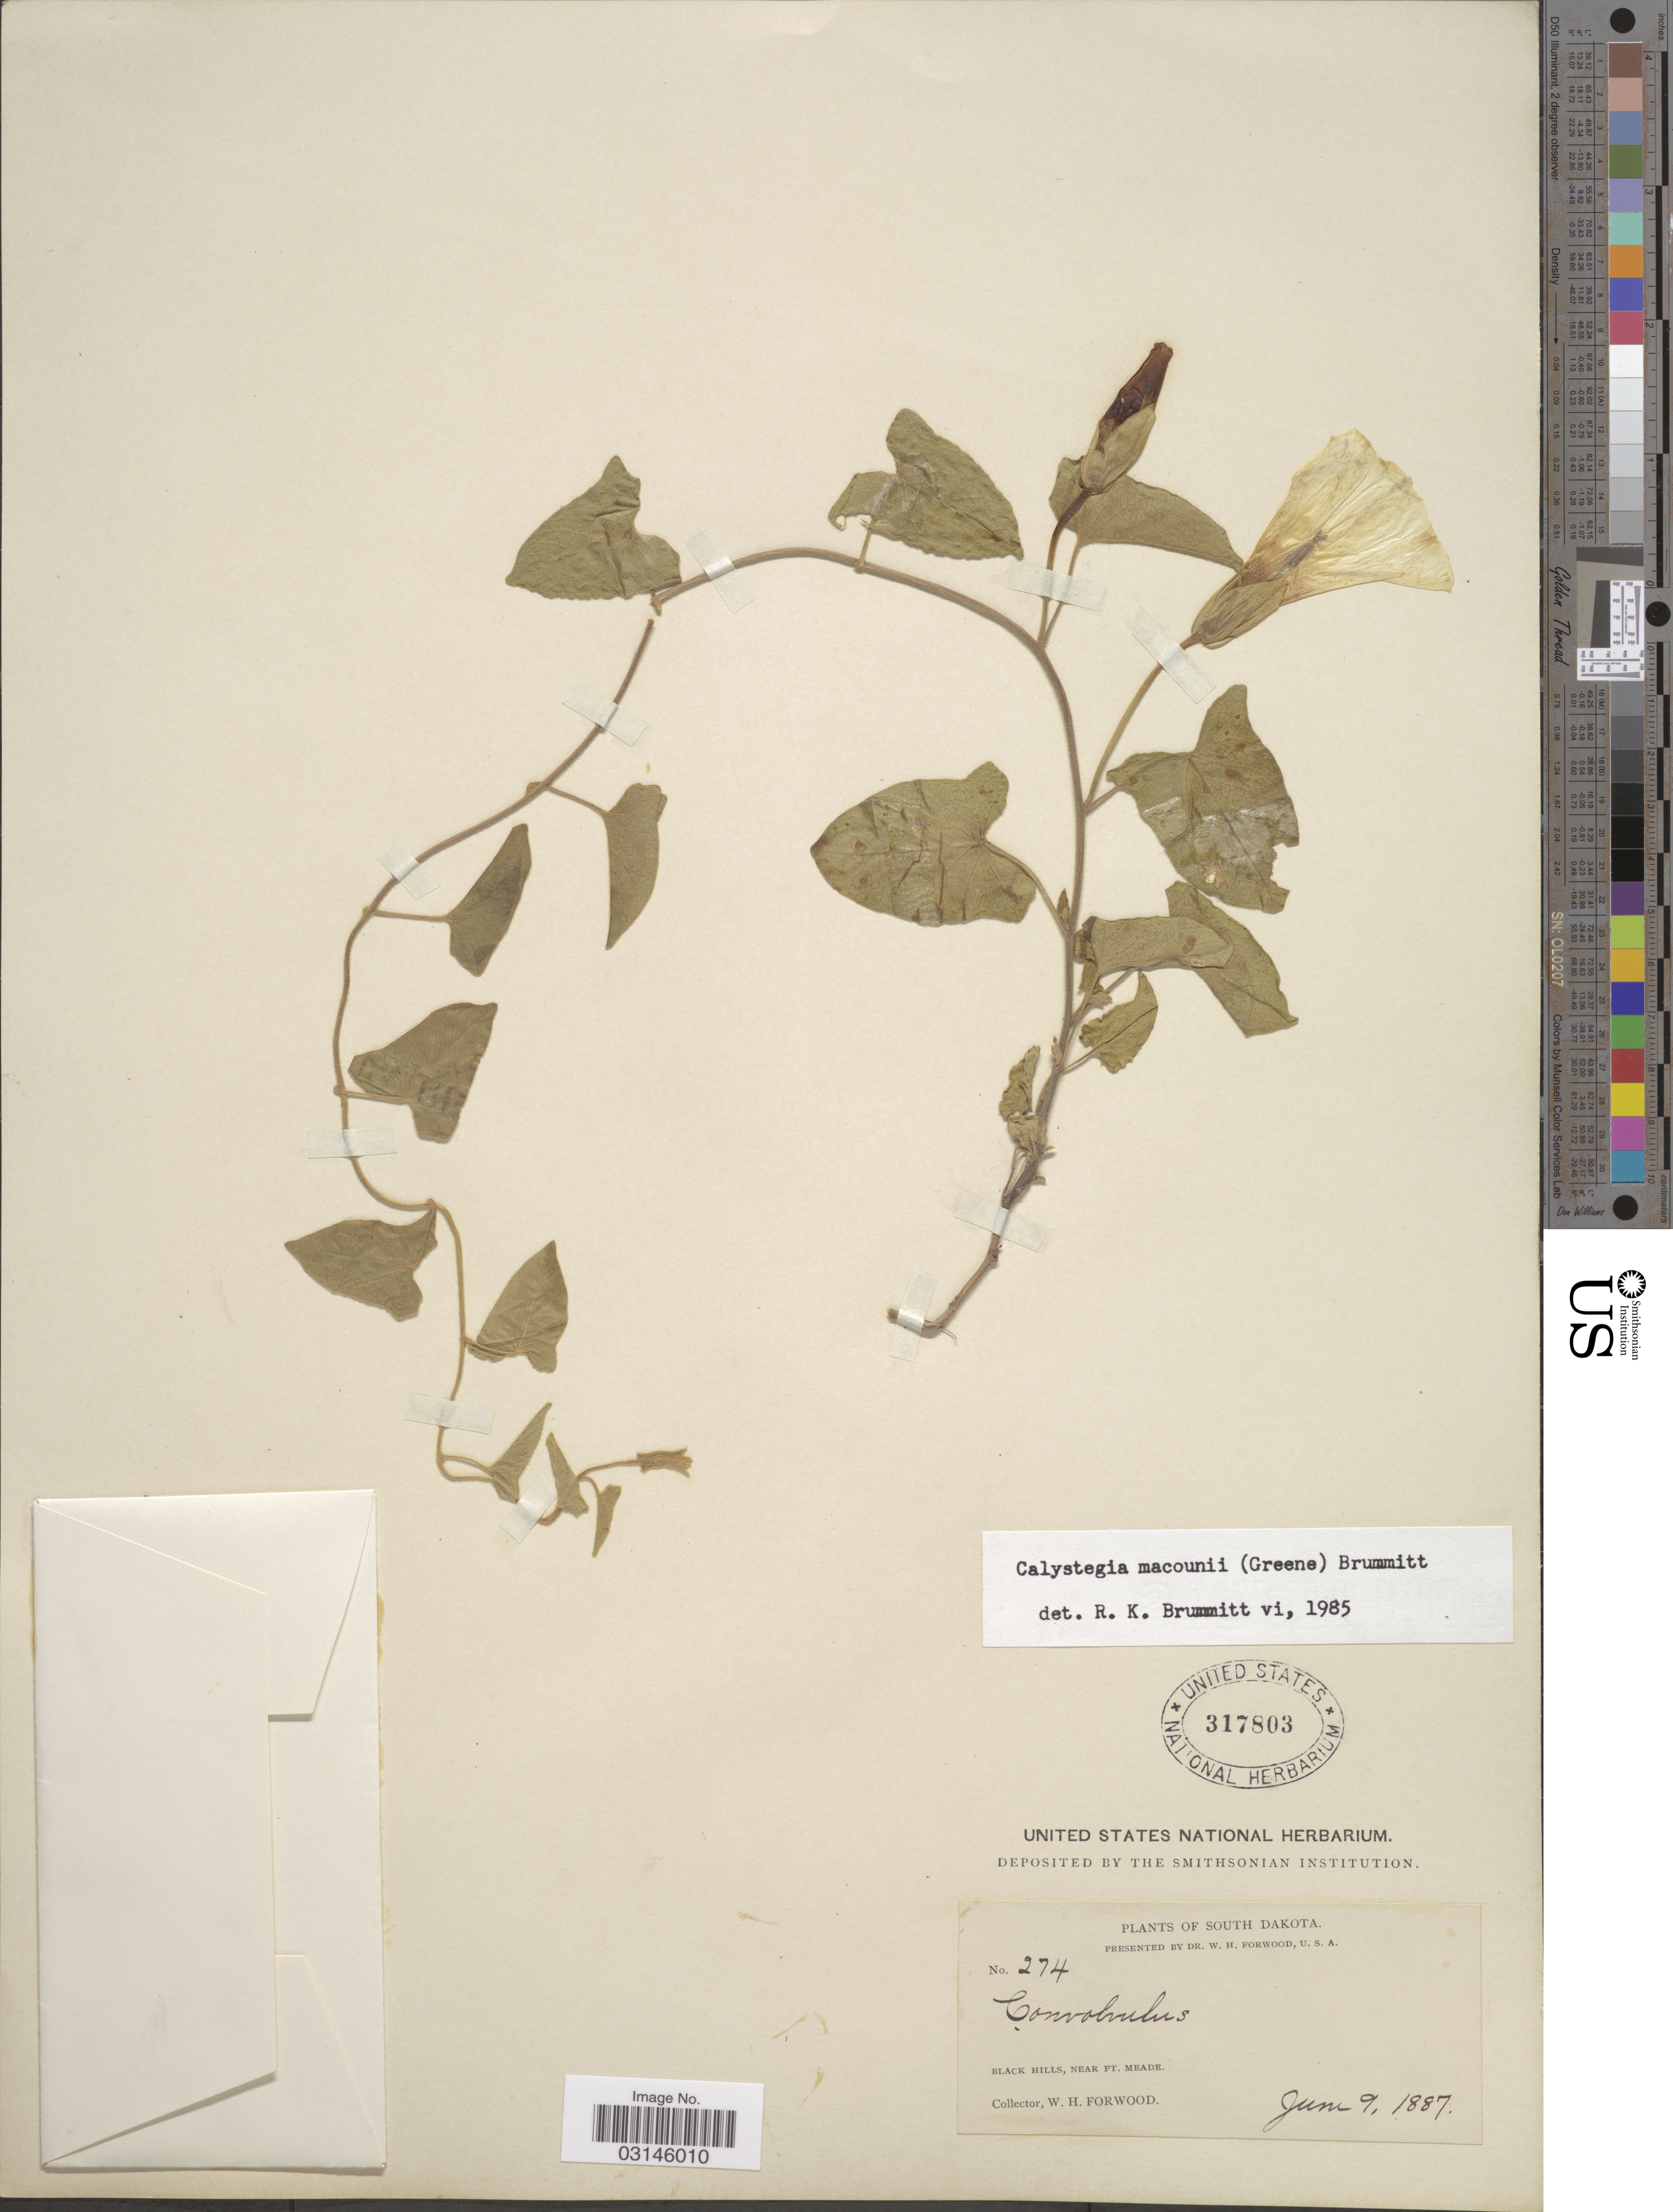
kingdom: Plantae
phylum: Tracheophyta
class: Magnoliopsida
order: Solanales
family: Convolvulaceae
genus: Calystegia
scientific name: Calystegia macounii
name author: (Greene) Brummitt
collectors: W. Forwood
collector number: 274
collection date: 1887-06-09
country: United States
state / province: South Dakota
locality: Black Hills, near Ft. Meade.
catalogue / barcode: US 317803